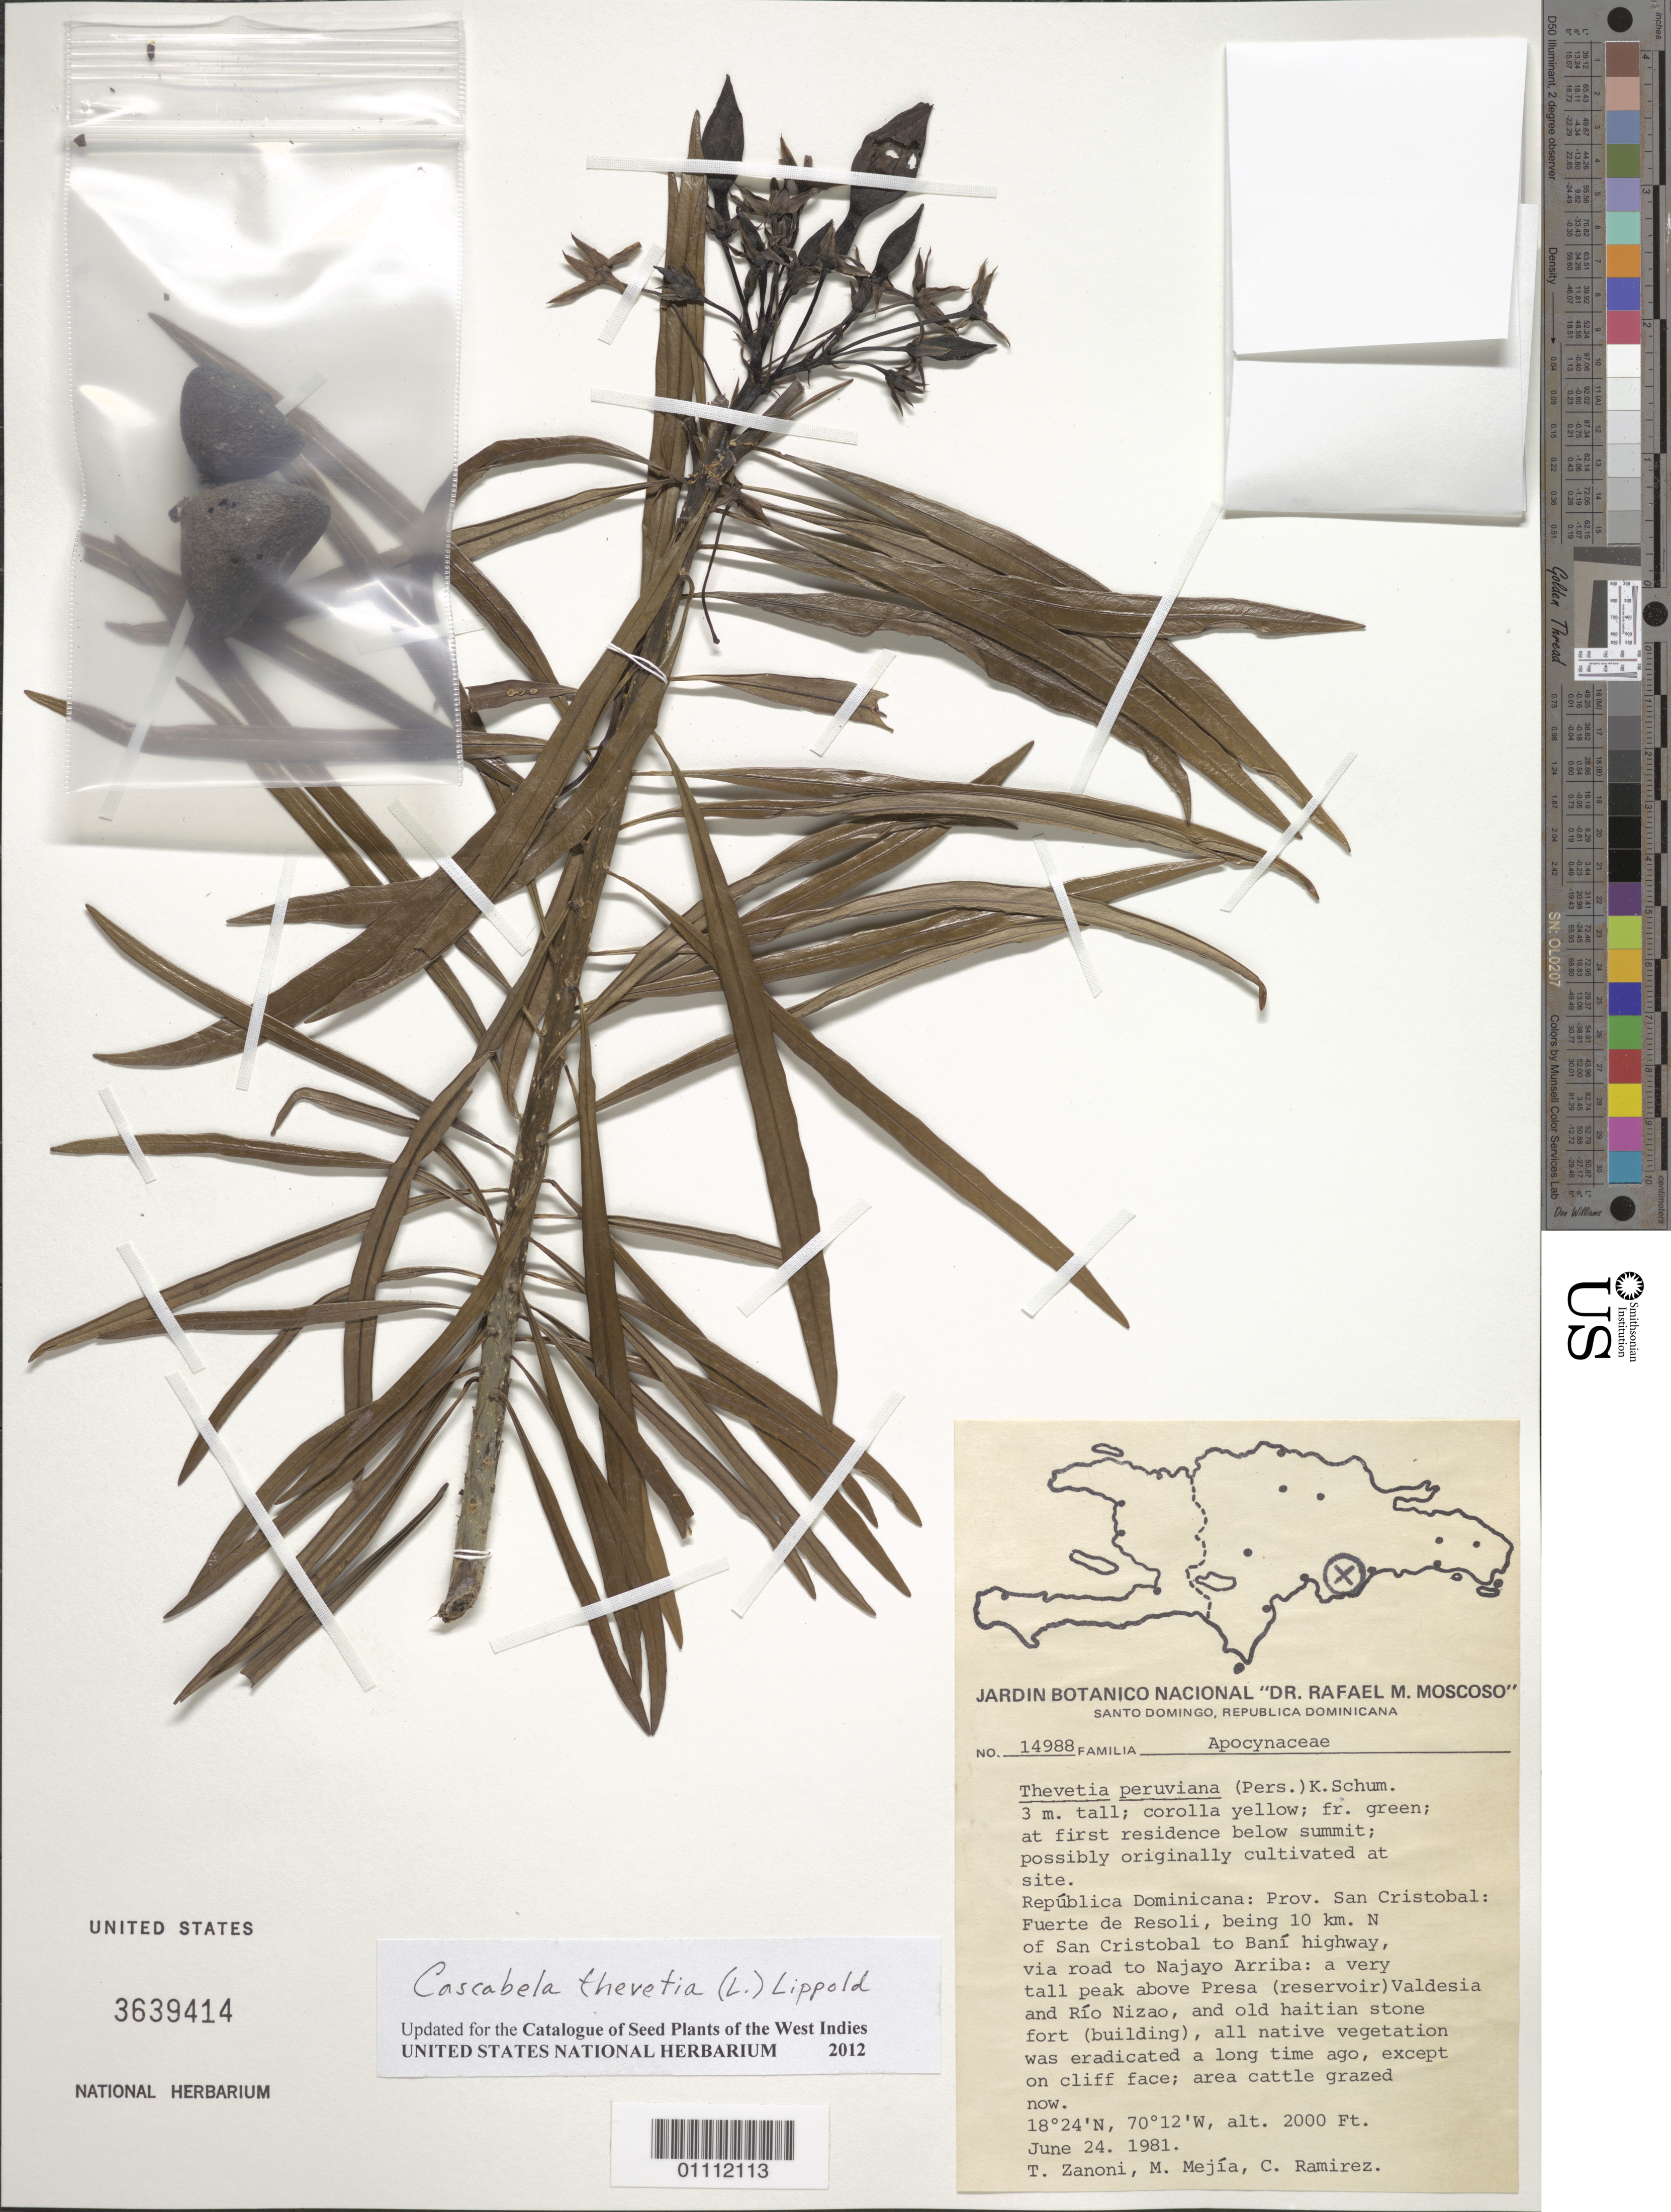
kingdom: Plantae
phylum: Tracheophyta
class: Magnoliopsida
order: Gentianales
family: Apocynaceae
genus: Cascabela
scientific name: Cascabela thevetia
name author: (L.) Lippold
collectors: T. A. Zanoni, M. Mejia & C. Ramirez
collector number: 14988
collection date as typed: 24 Jun 1981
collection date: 1981-06-24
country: Dominican Republic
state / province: San Cristobal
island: Hispaniola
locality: Fuerte de Resoli, being 10 km N of San Cristobal to Baní highway, via road to Najayo Arriba: a very tall peak above Presa (reservoir) Valdesia and Río Nizao, and old Haitian stone fort (building); at first residence below summit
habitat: All native vegetation was eradicated a long time ago, except on cliff face; area cattle grazed now; possibly originally cultivated at site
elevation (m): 610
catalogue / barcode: US 3639414